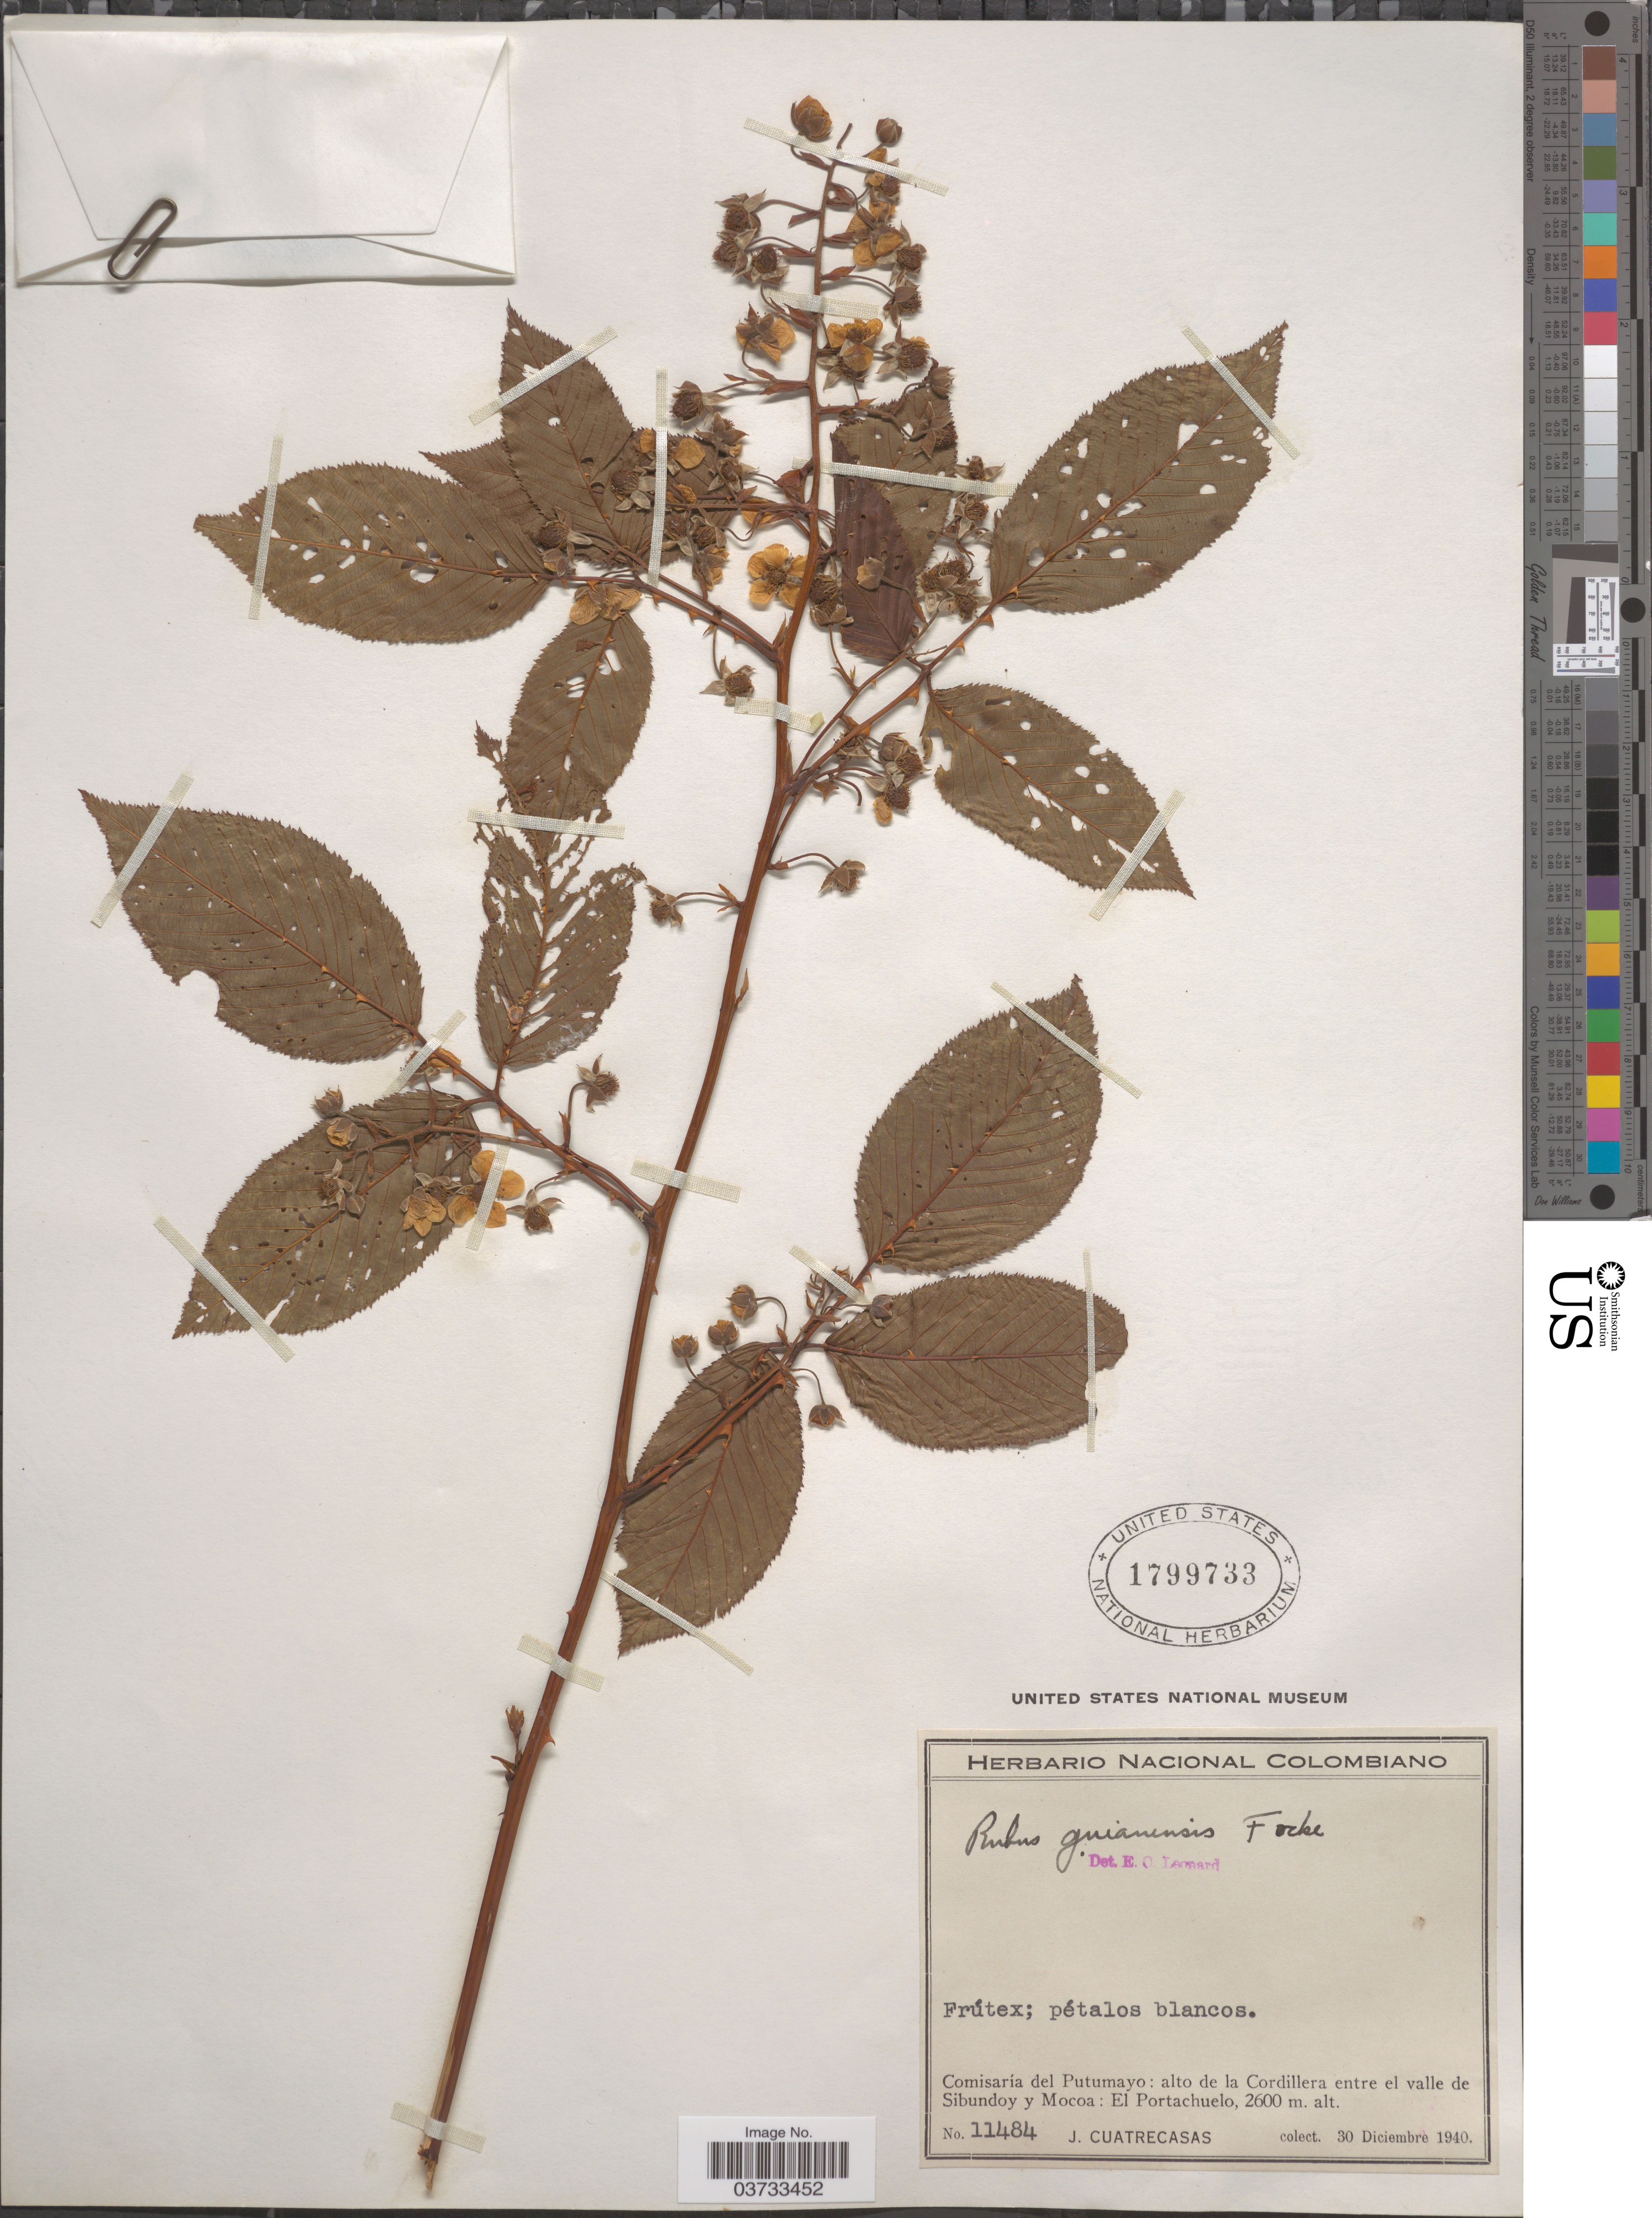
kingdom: Plantae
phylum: Tracheophyta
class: Magnoliopsida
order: Rosales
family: Rosaceae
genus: Rubus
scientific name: Rubus guyanensis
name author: Focke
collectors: J. Cuatrecasas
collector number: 11484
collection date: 1940-12-30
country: Colombia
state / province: Putumayo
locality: Comisaría del Putumayo: alto de la Cordillera entre el valle de Sibundoy y Mocoa: El Portachuelo.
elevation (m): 2600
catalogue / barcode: US 1799733